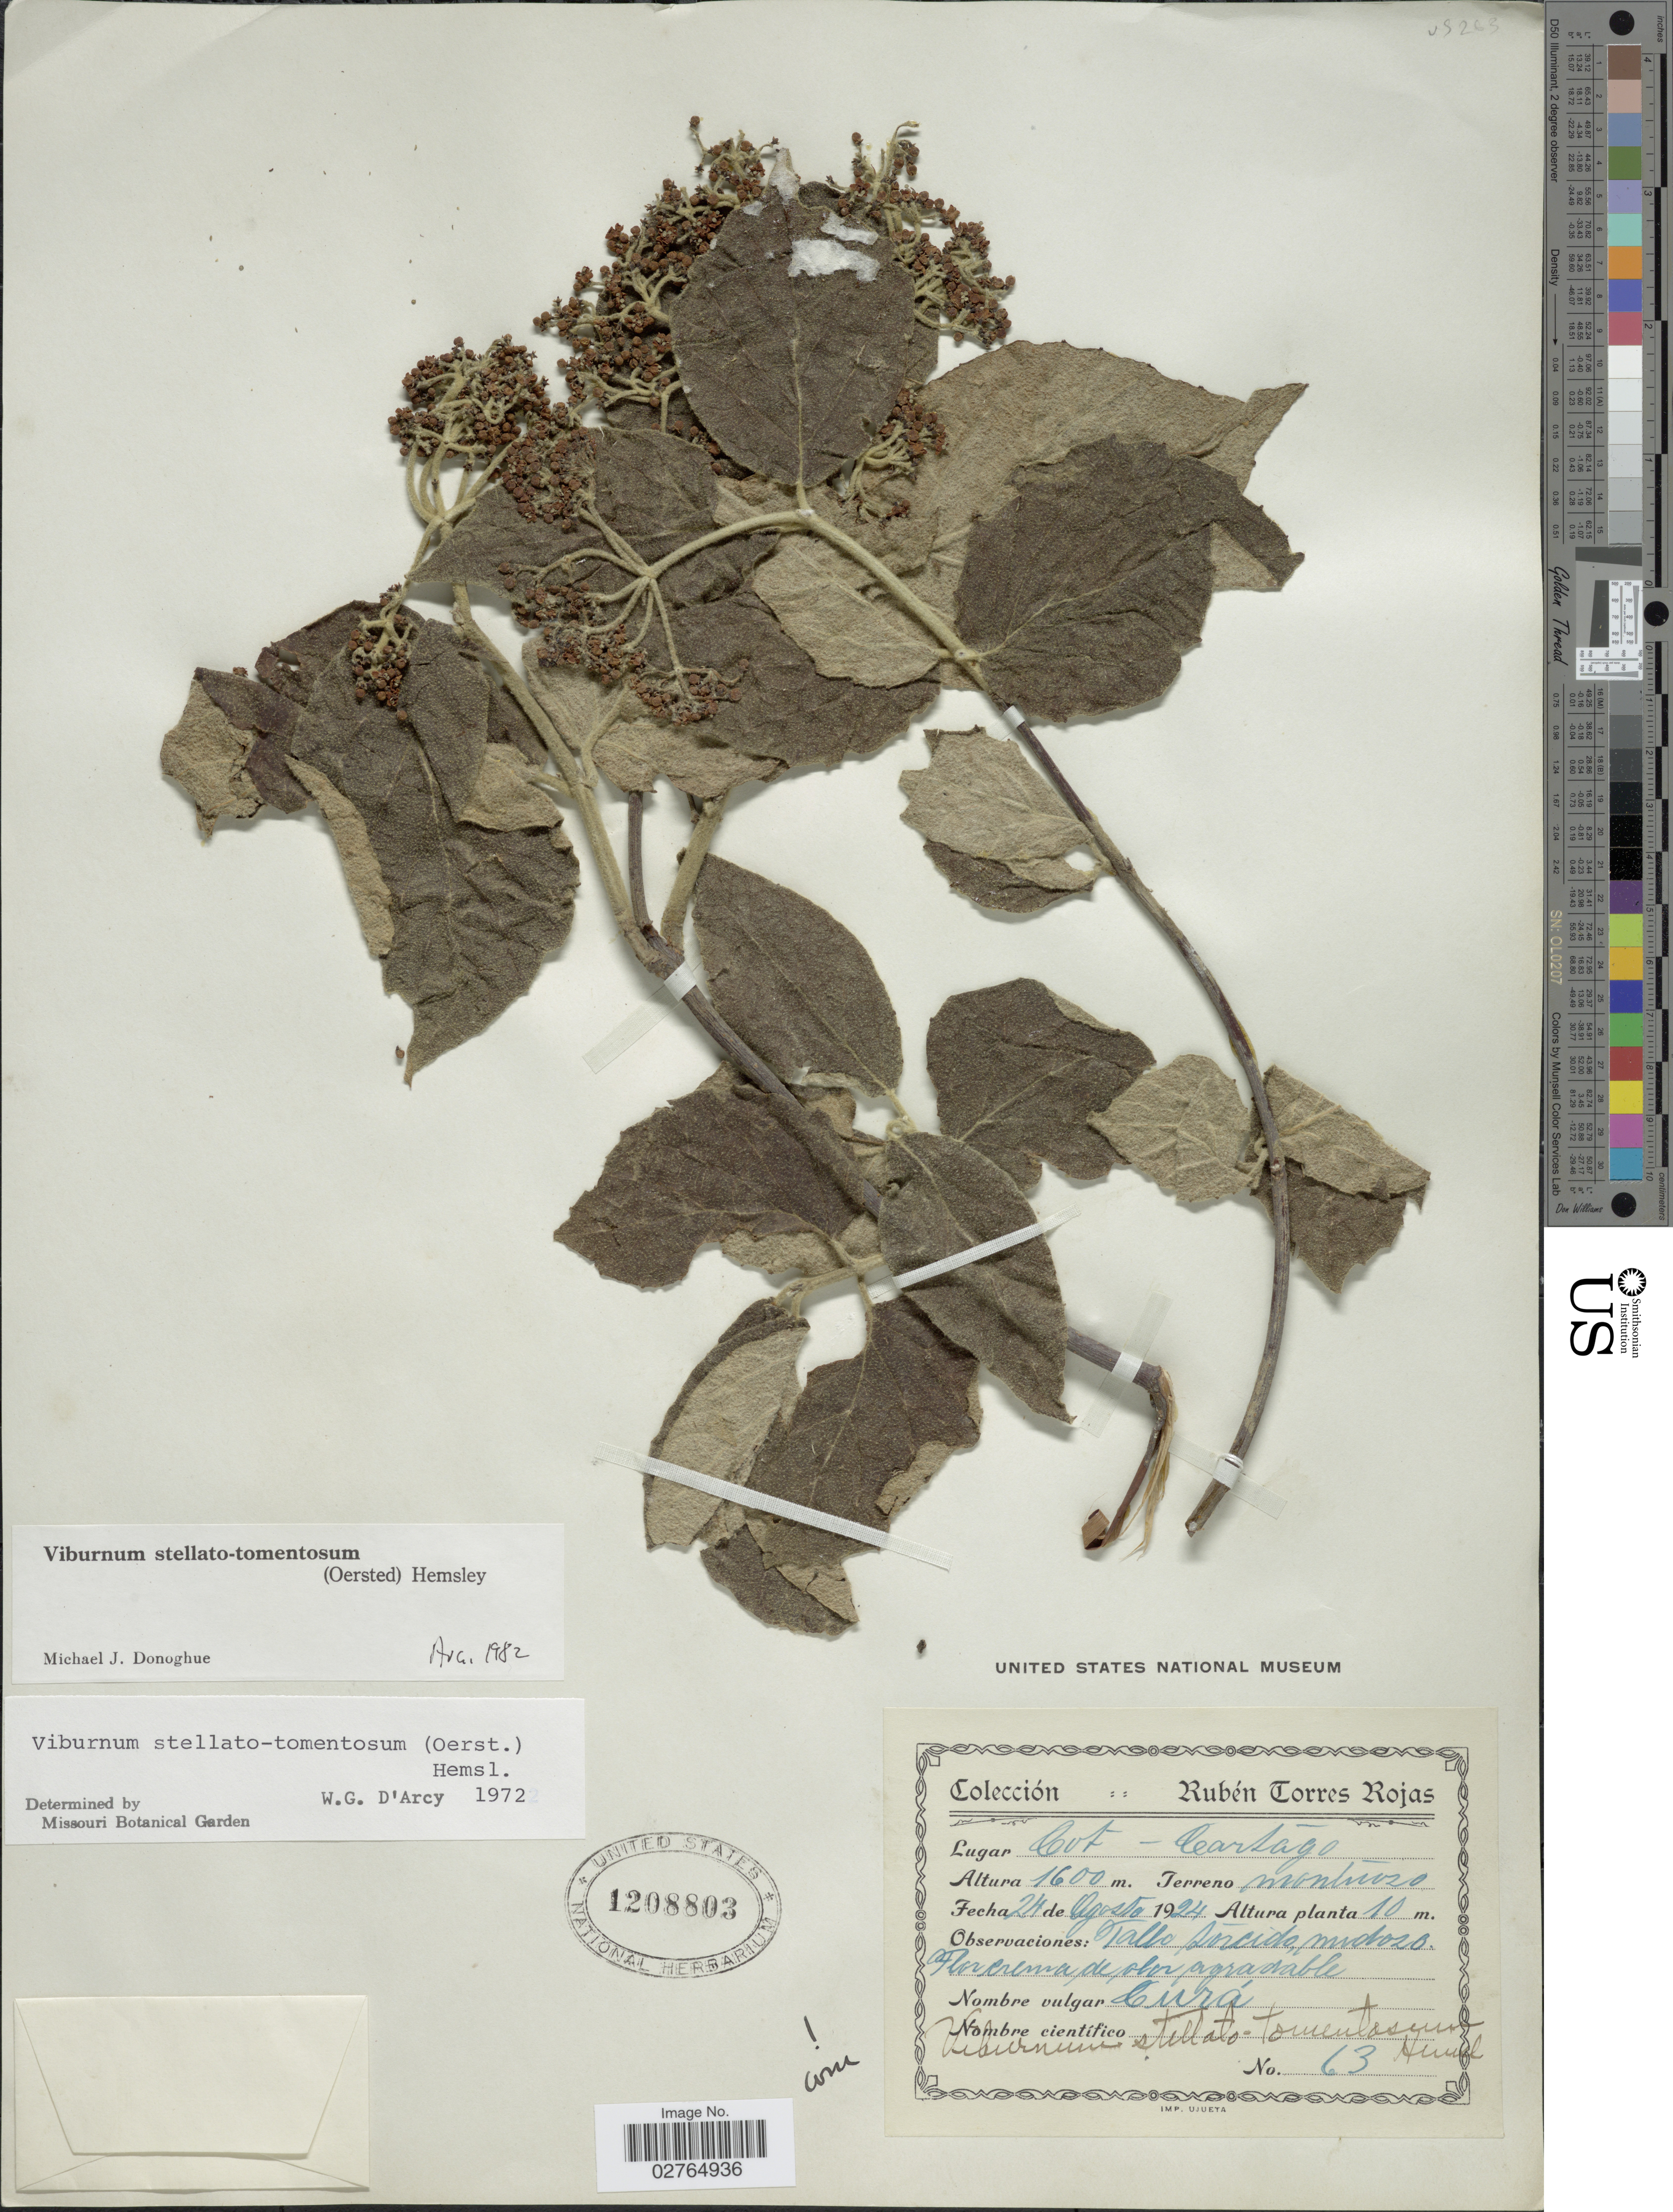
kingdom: Plantae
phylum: Tracheophyta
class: Magnoliopsida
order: Dipsacales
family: Viburnaceae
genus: Viburnum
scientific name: Viburnum stellatotomentosum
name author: (Oerst.) Hemsl.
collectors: R. Torres Rojas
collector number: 63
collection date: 1924-08-24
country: Costa Rica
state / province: Cartago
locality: Cot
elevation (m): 1600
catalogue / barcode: US 1208803